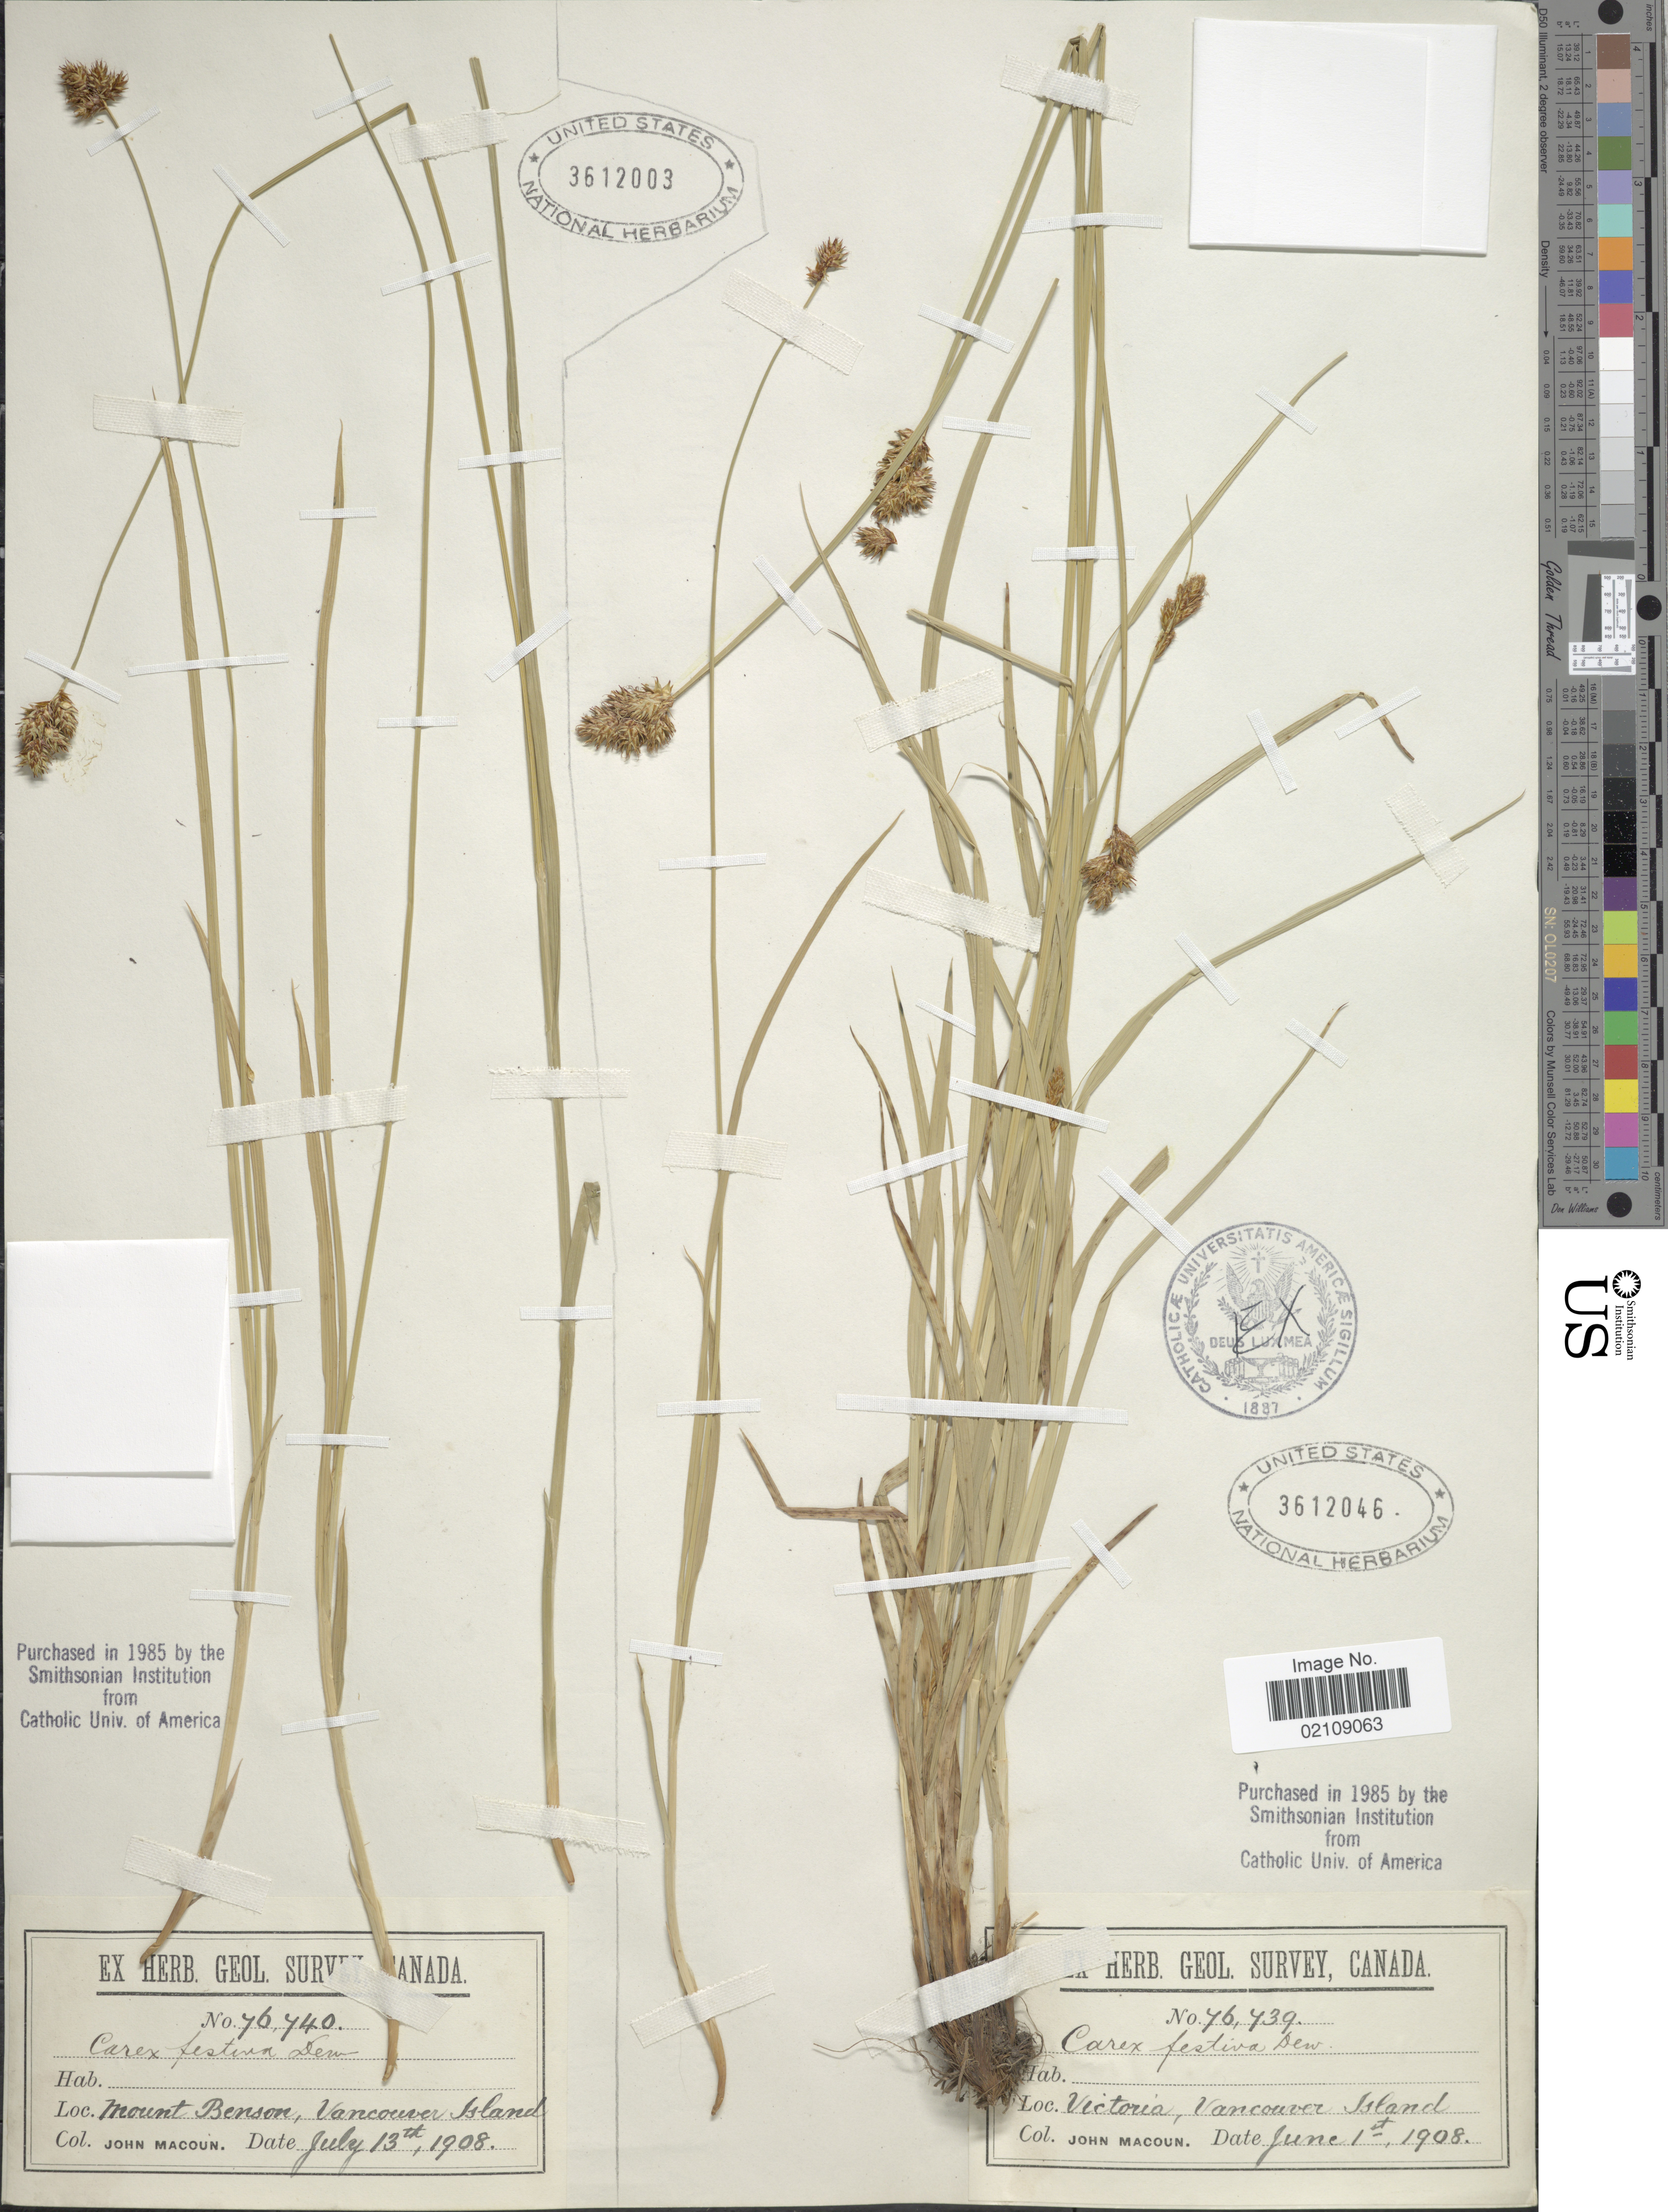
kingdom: Plantae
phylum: Tracheophyta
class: Liliopsida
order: Poales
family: Cyperaceae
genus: Carex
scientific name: Carex preslii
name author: Steud.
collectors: J. Macoun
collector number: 76739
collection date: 1908-06-01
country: Canada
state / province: British Columbia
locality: Victoria, Vancouver Island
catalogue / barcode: US 3612046